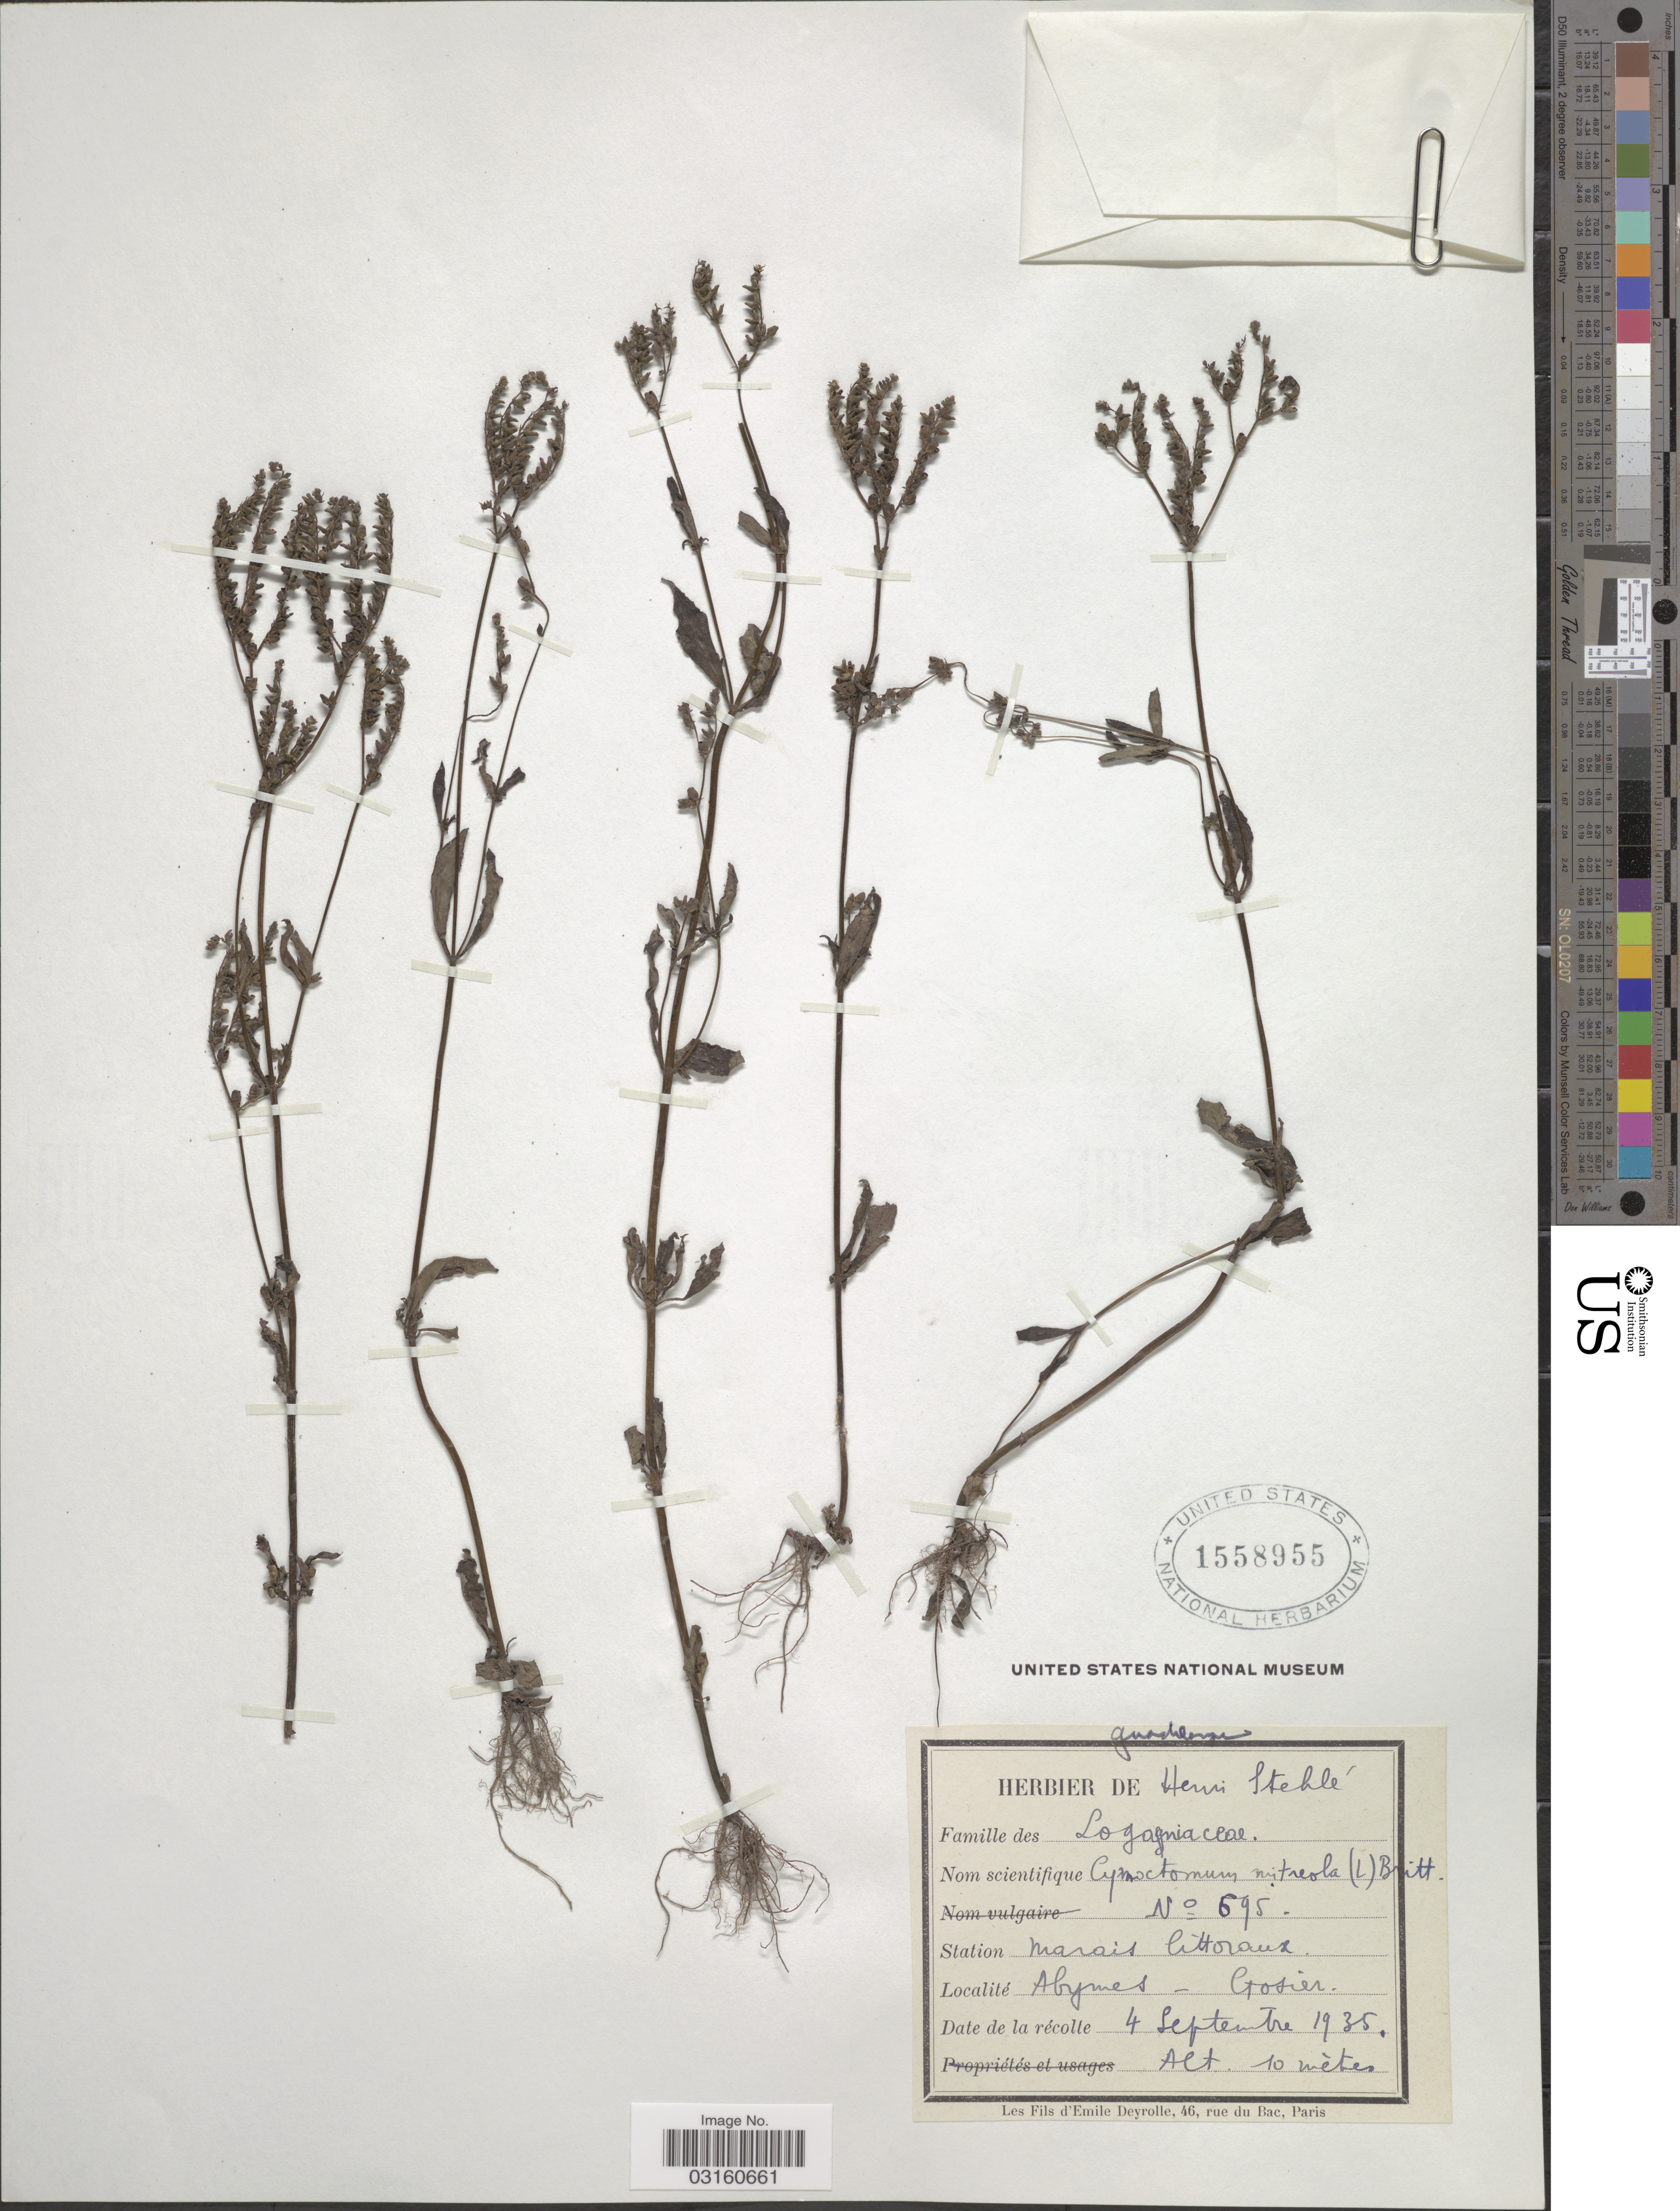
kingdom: Plantae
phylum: Tracheophyta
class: Magnoliopsida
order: Gentianales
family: Loganiaceae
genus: Mitreola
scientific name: Mitreola petiolata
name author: (J.F. Gmel.) Torr. & A. Gray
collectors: H. Stehlé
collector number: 695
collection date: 1935-09-04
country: Guadeloupe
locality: Abymes - Gosier.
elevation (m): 10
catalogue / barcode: US 1558955